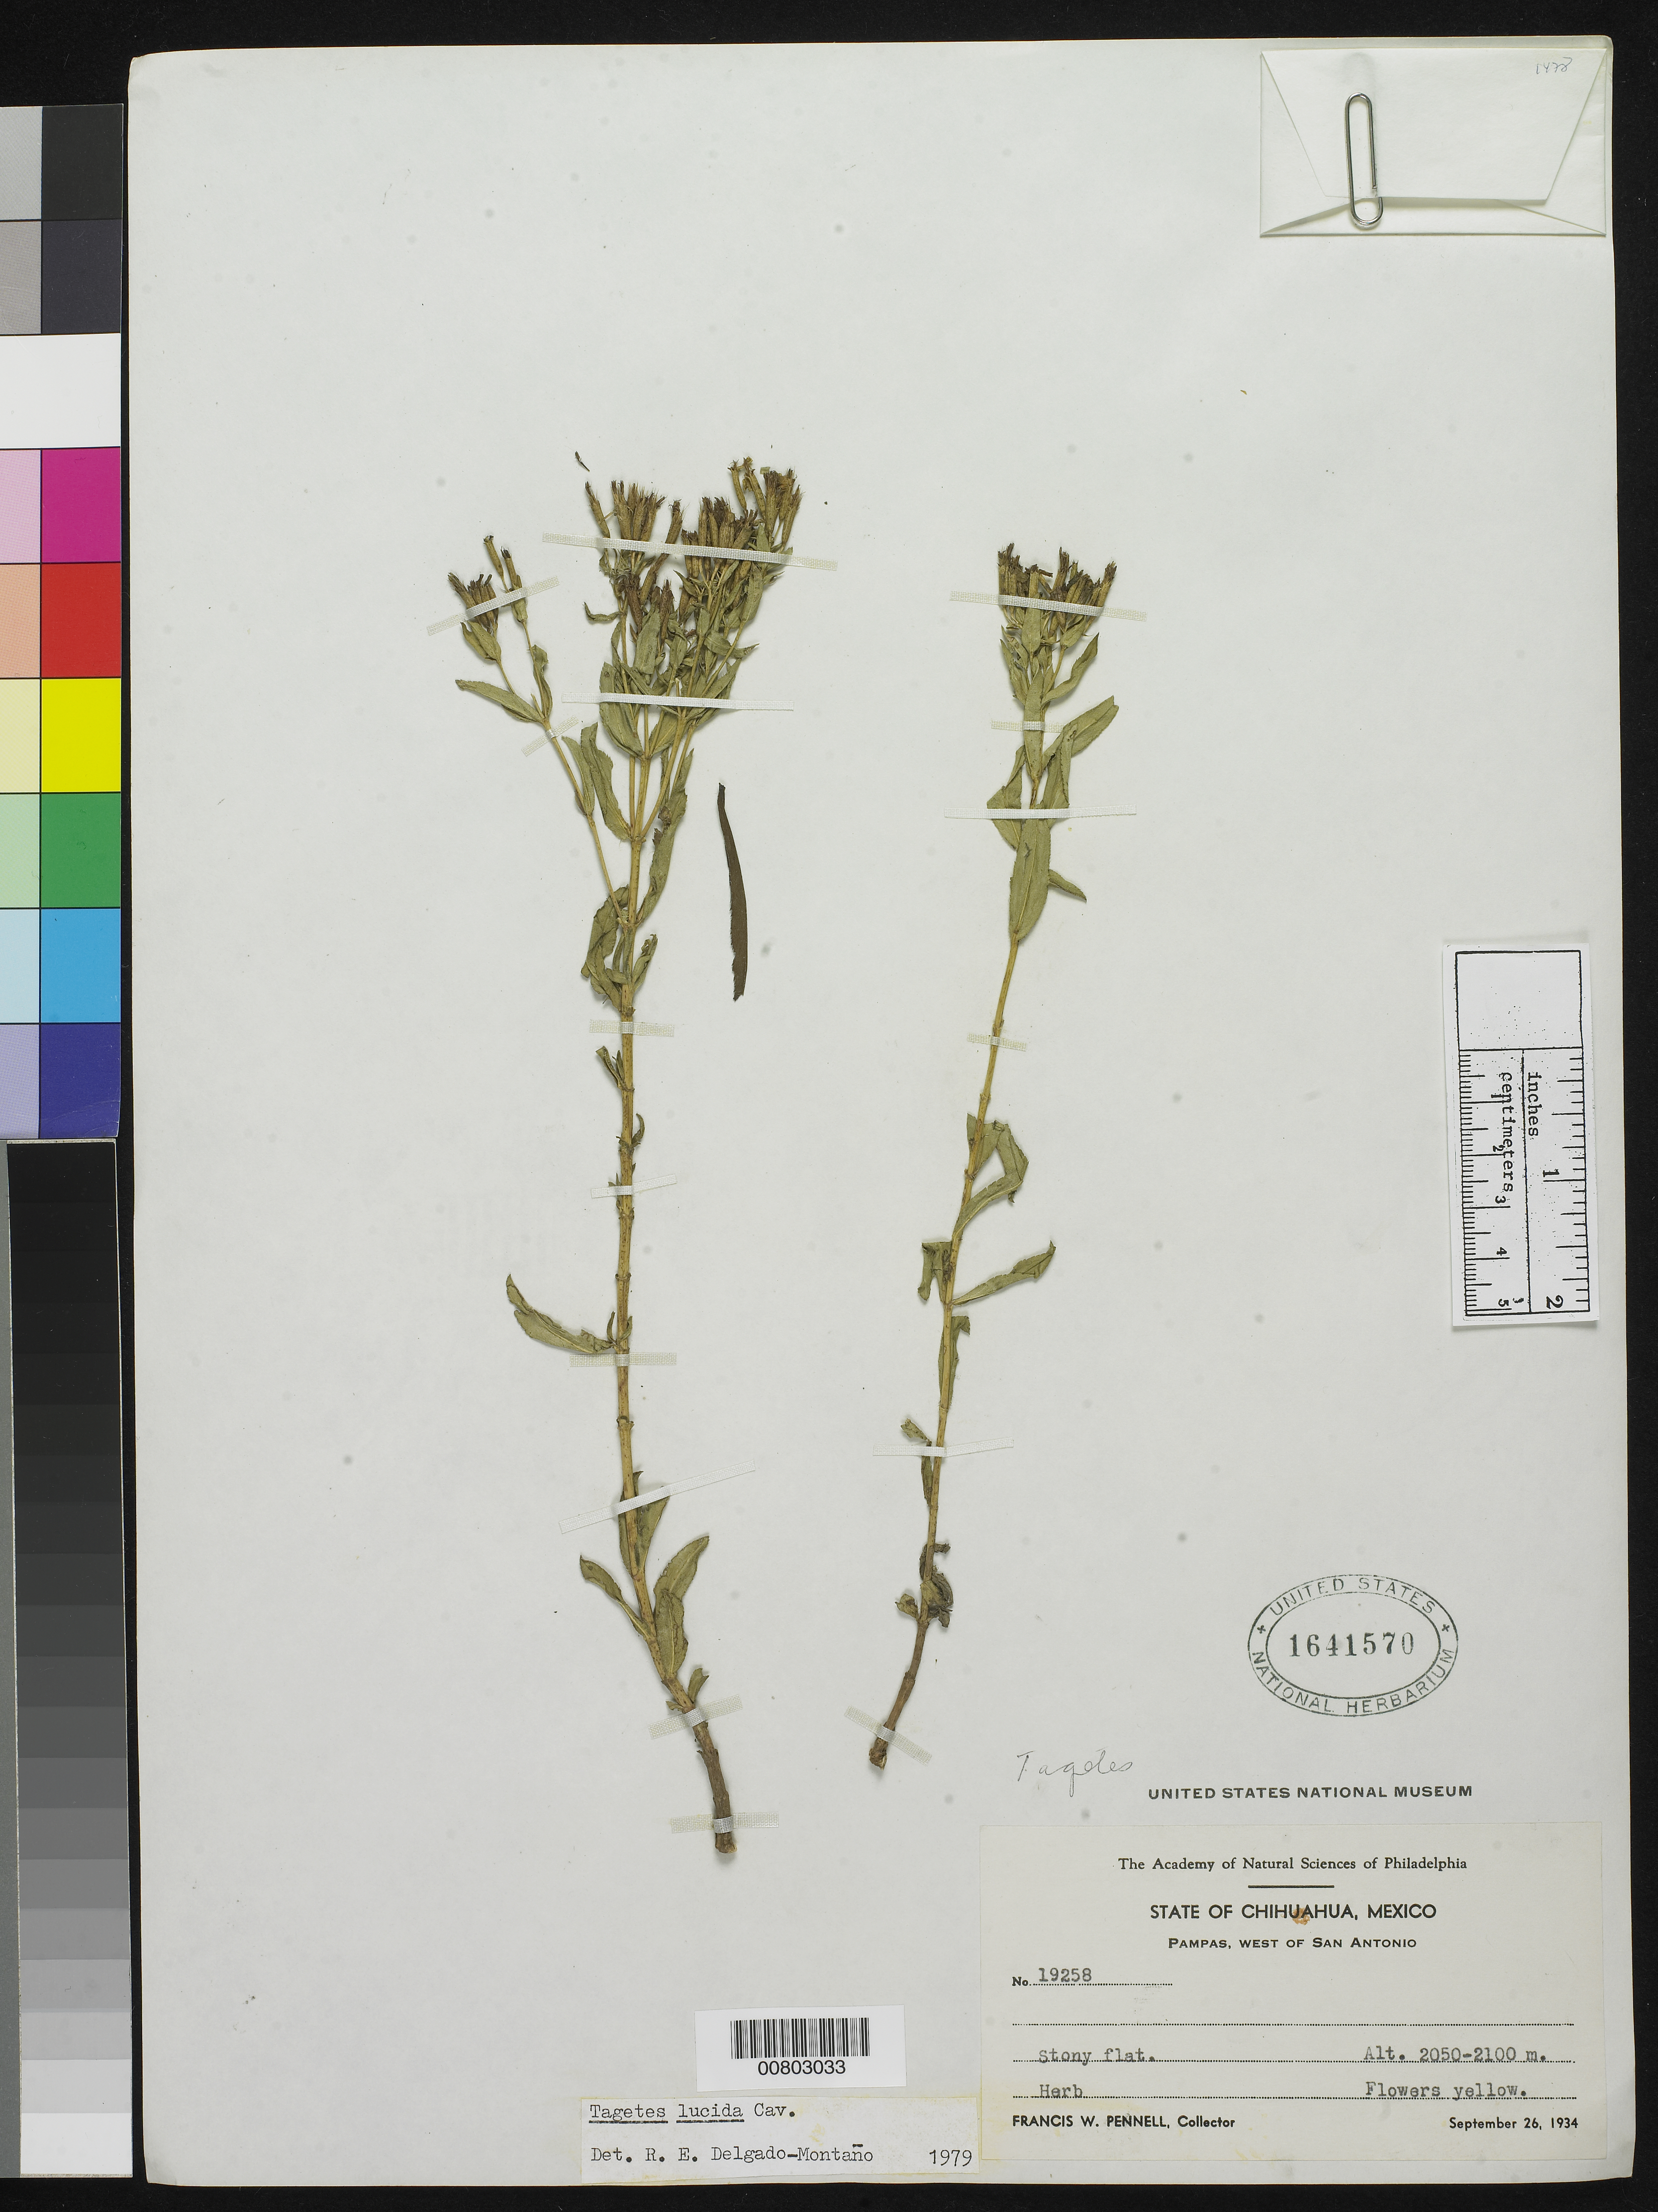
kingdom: Plantae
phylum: Tracheophyta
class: Magnoliopsida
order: Asterales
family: Asteraceae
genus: Tagetes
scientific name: Tagetes lucida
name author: Cav.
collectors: F. W. Pennell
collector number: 19258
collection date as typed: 26 Sep 1934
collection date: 1934-09-26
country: Mexico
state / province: Chihuahua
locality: Pampas, West of San Antonio, Chihuahua.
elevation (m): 2100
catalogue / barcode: US 1641570